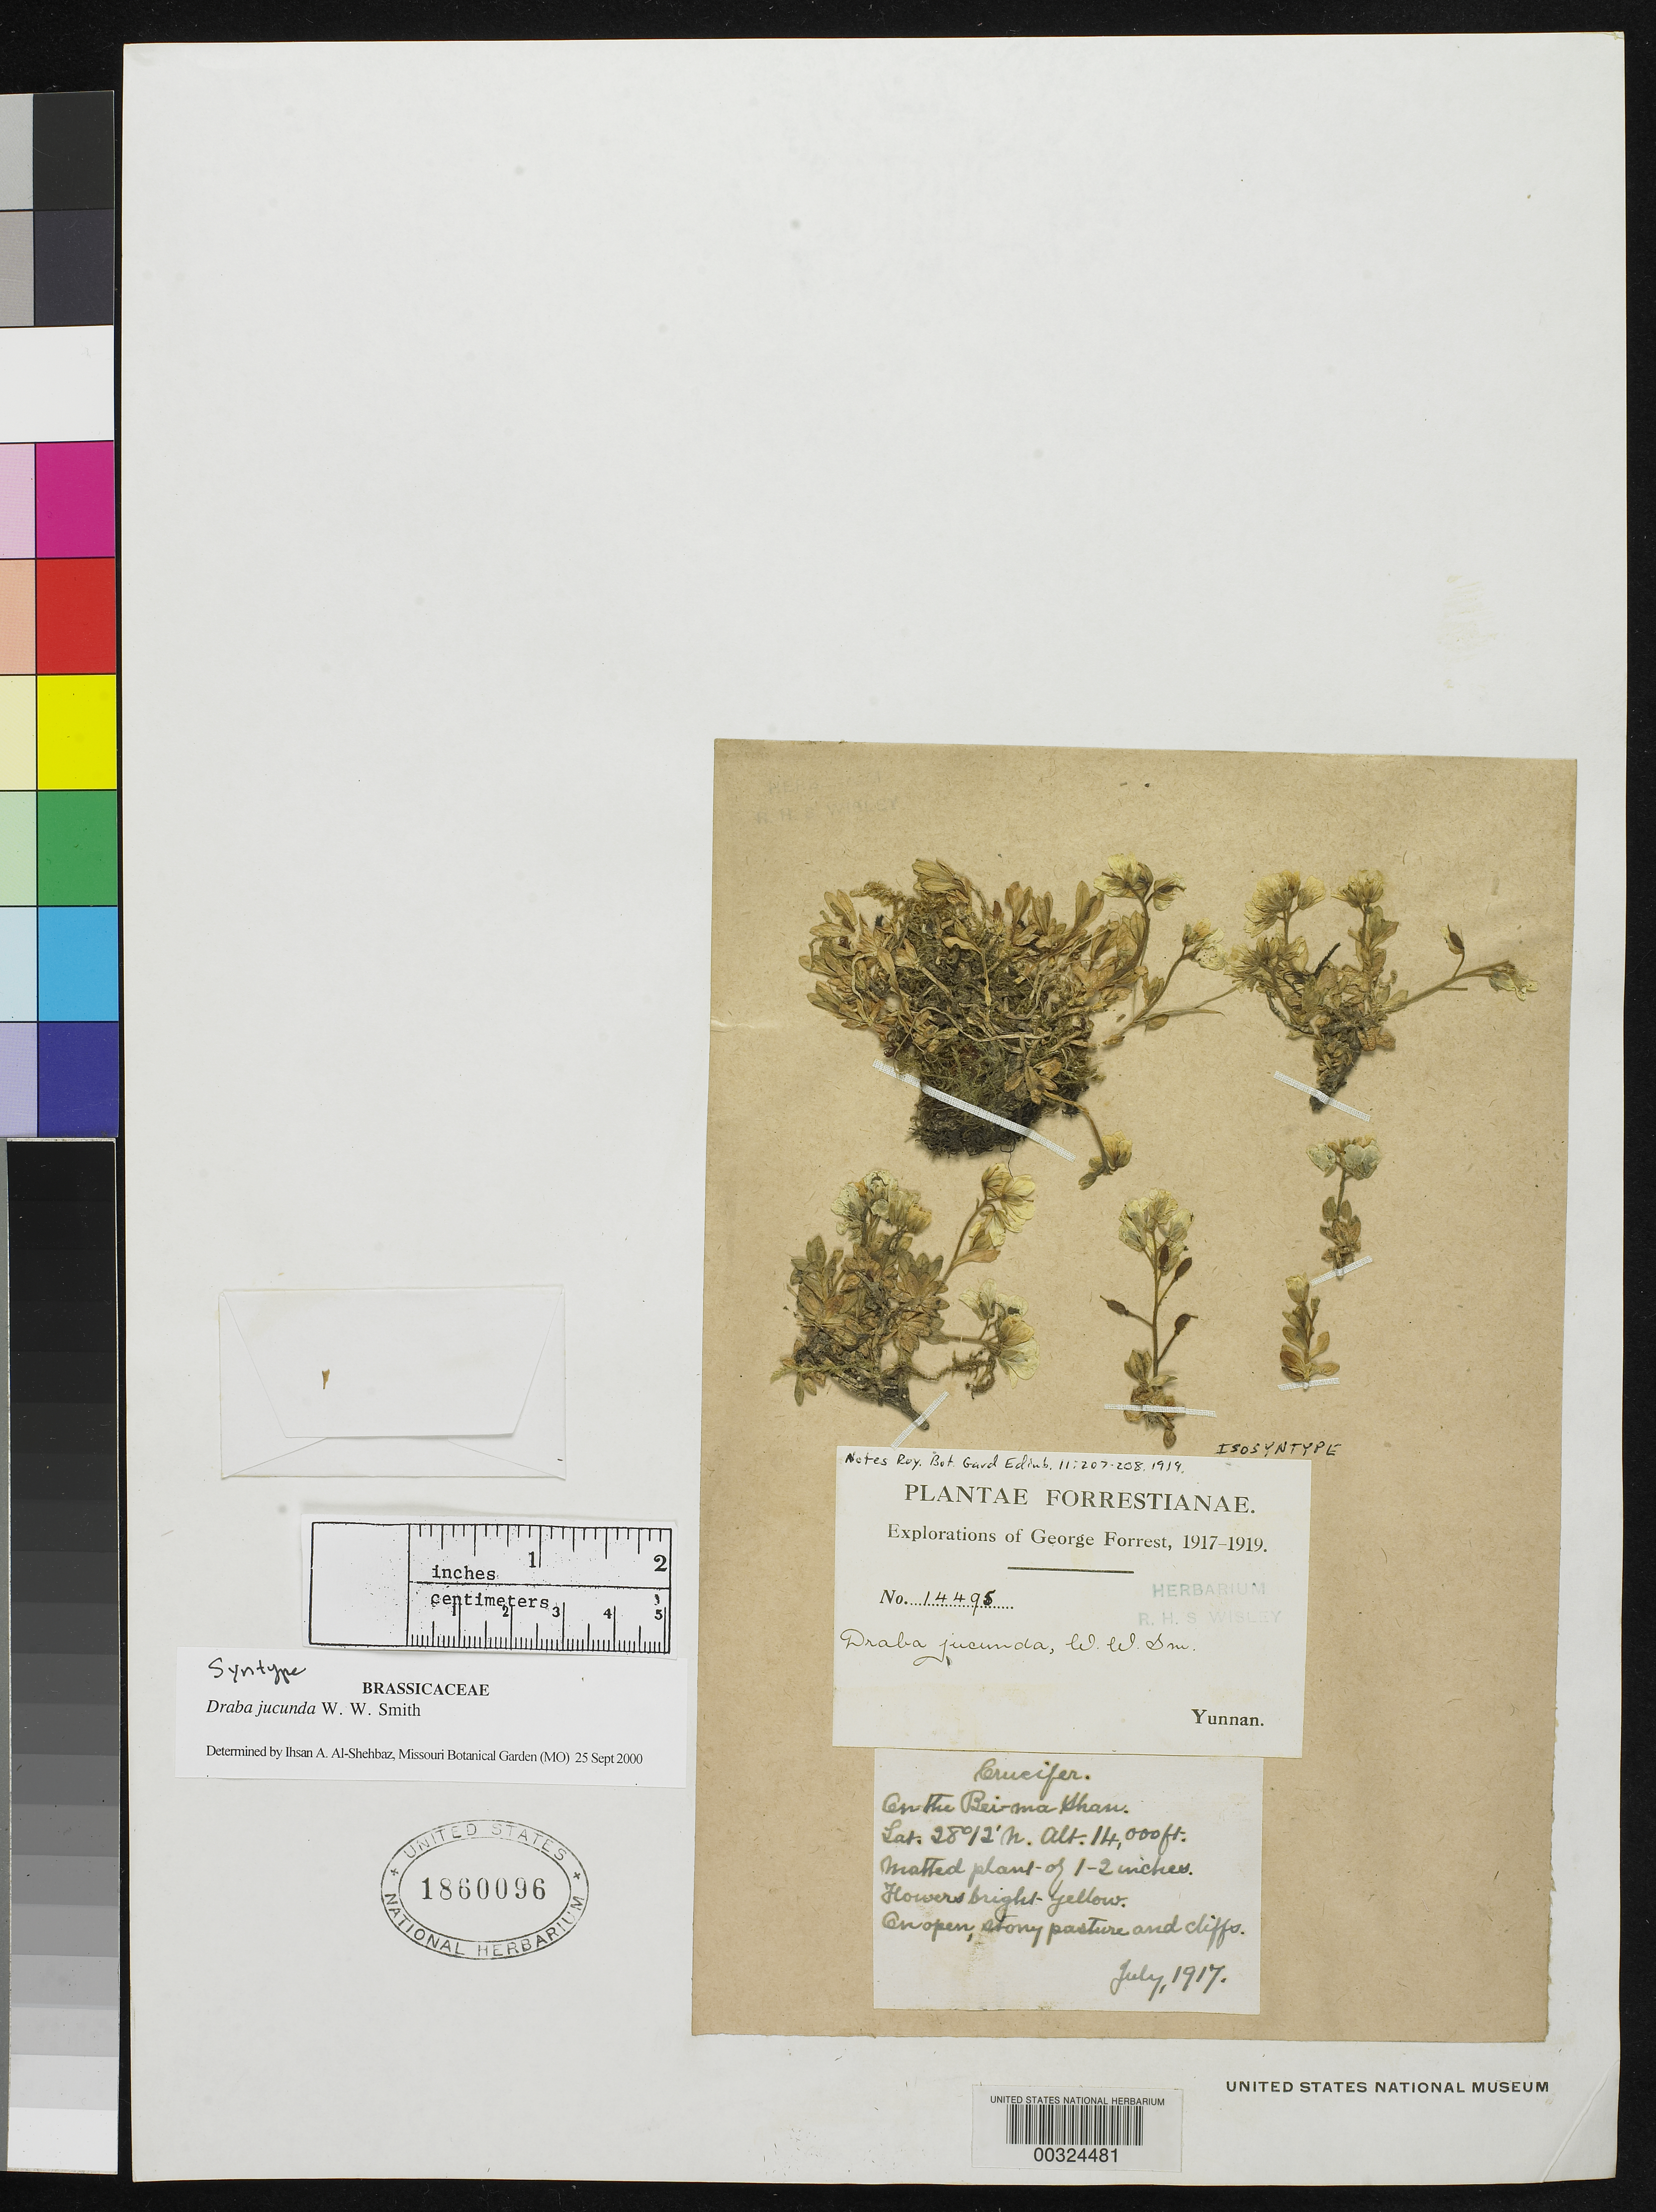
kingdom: Plantae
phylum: Tracheophyta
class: Magnoliopsida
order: Brassicales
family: Brassicaceae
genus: Draba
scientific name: Draba jucunda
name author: W.W. Sm.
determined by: Al-Shehbaz, I. A., (MO), Missouri Botanical Garden (UNITED STATES)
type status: Isosyntype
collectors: G. Forrest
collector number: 14495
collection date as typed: Jul 1917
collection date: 1917-07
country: China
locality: Beima Shan.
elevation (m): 4267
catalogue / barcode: US 1860096